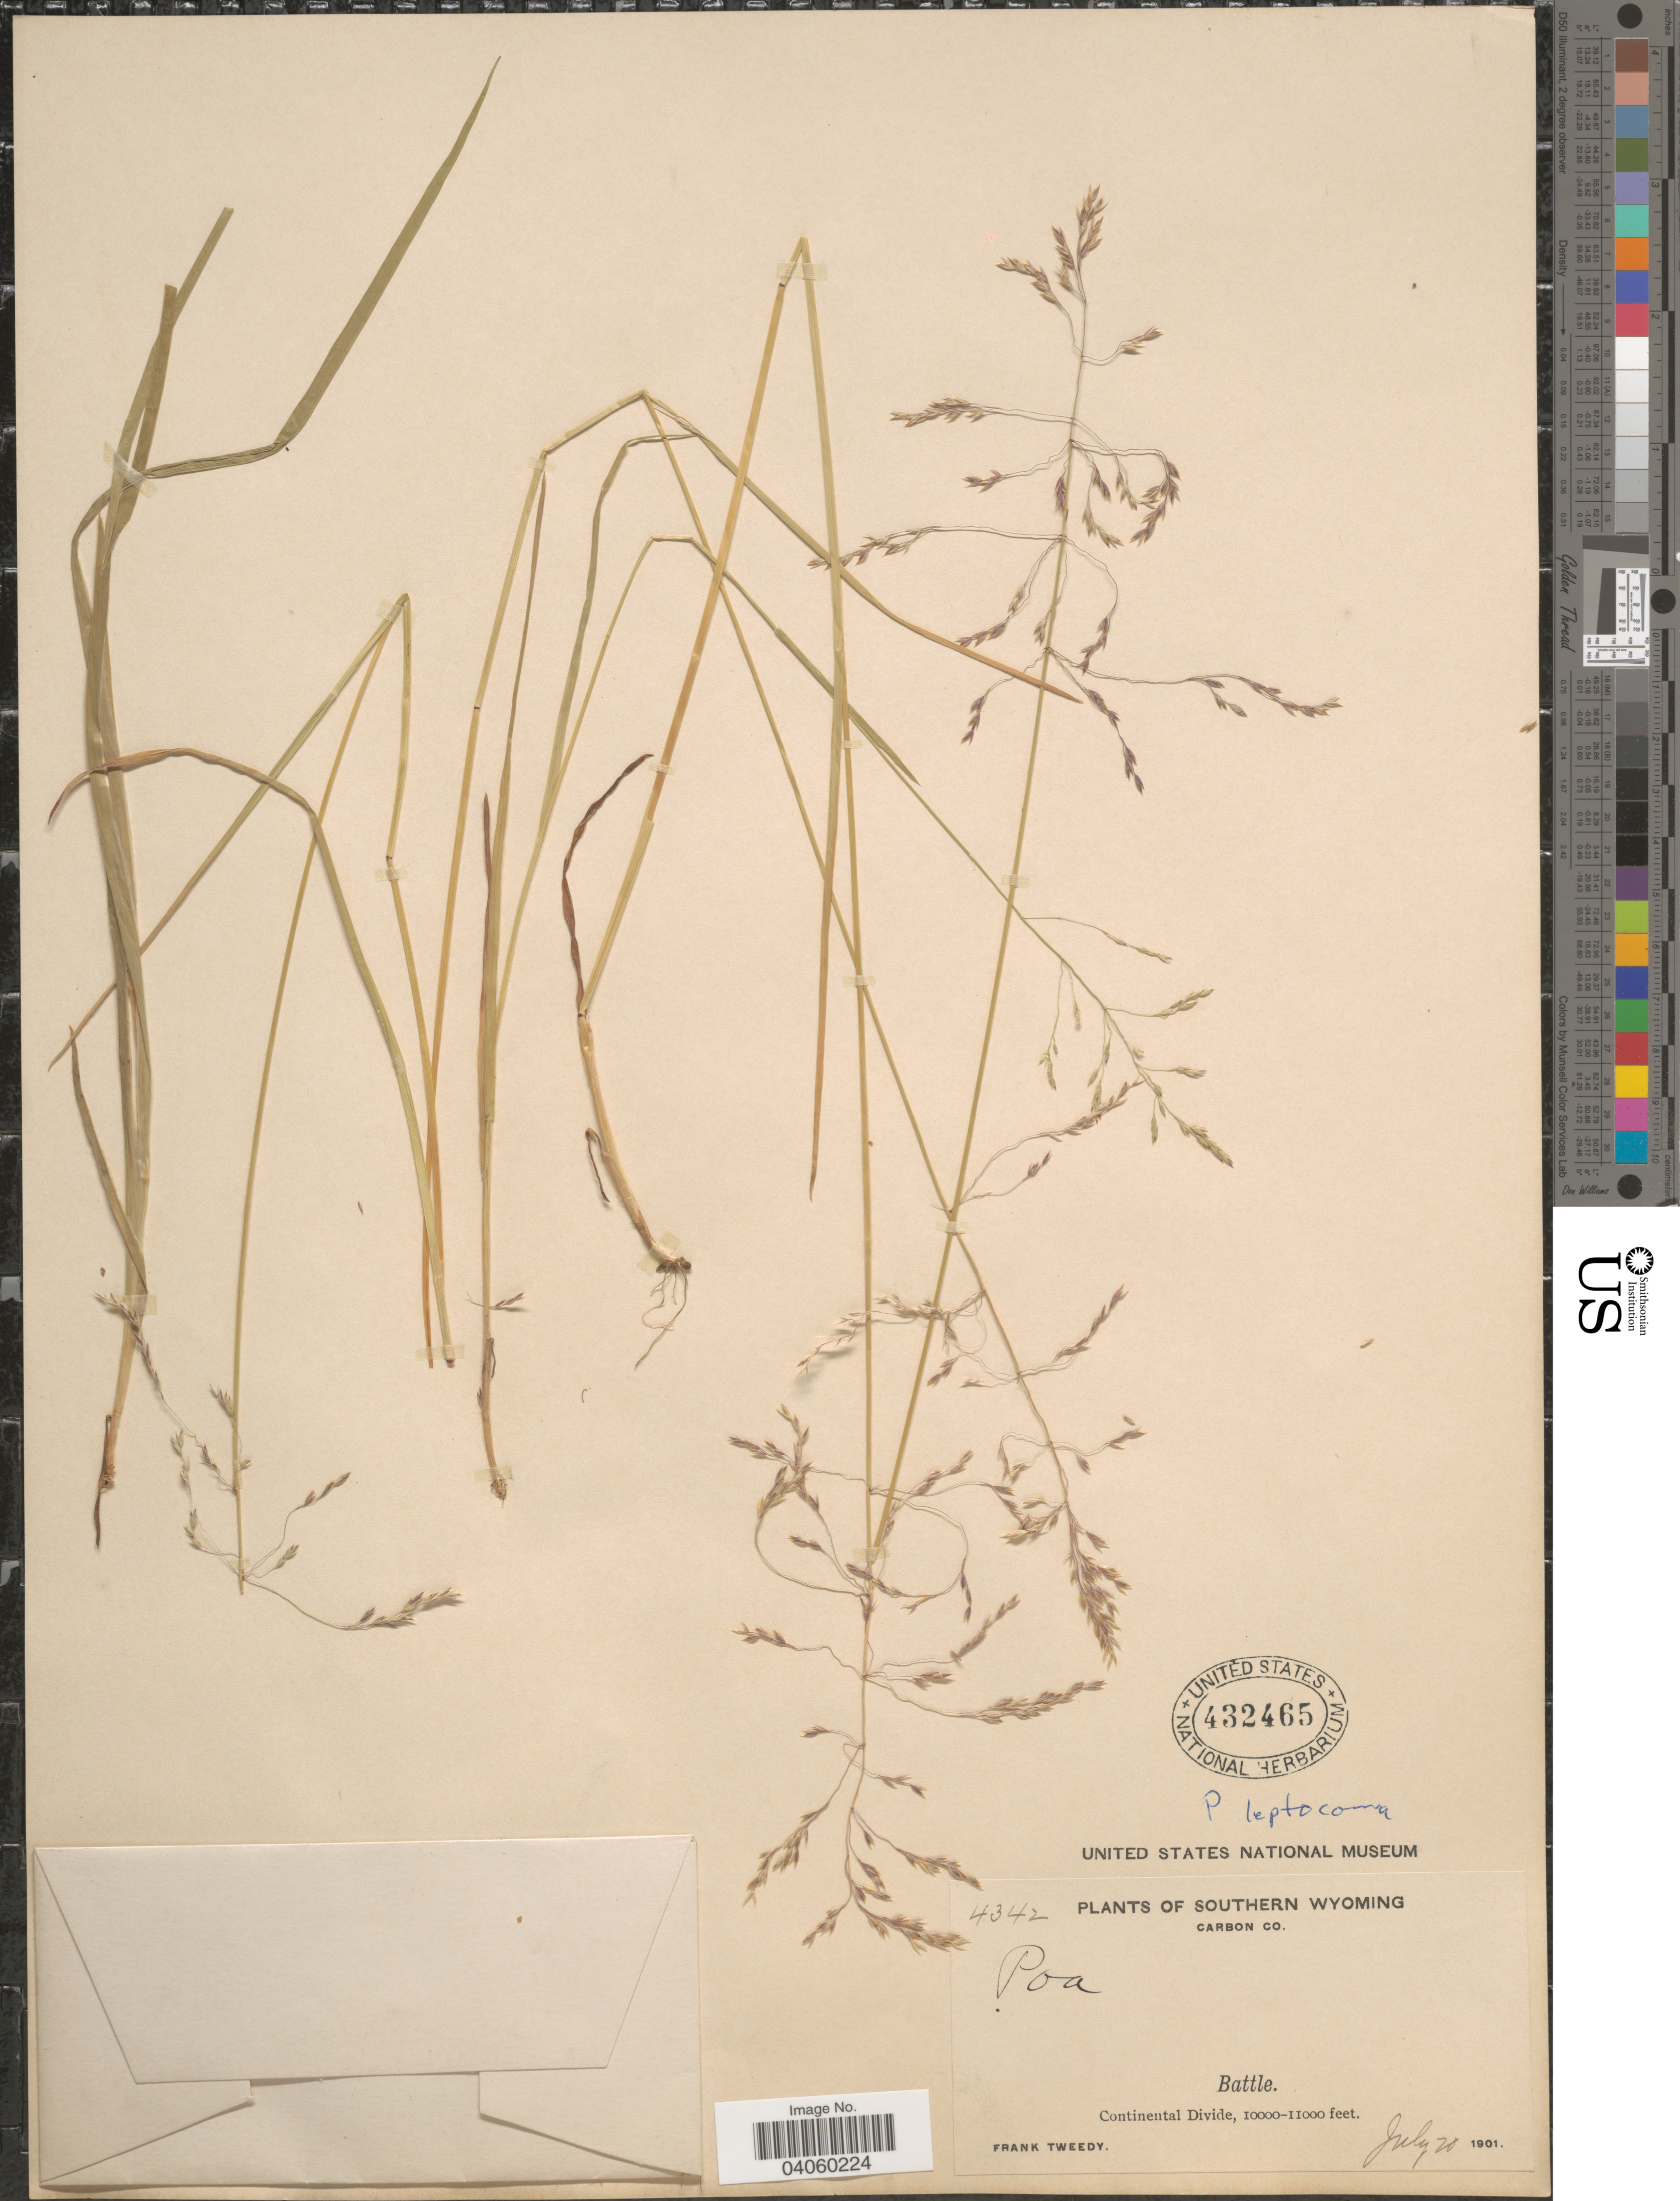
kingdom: Plantae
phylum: Tracheophyta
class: Liliopsida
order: Poales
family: Poaceae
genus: Poa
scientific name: Poa leptocoma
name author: Trin.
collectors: F. Tweedy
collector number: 4342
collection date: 1901-07-20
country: United States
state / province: Wyoming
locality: Southern Wyoming. Carbon Co. Battle. Continental Divide.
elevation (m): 3048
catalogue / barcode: US 432465